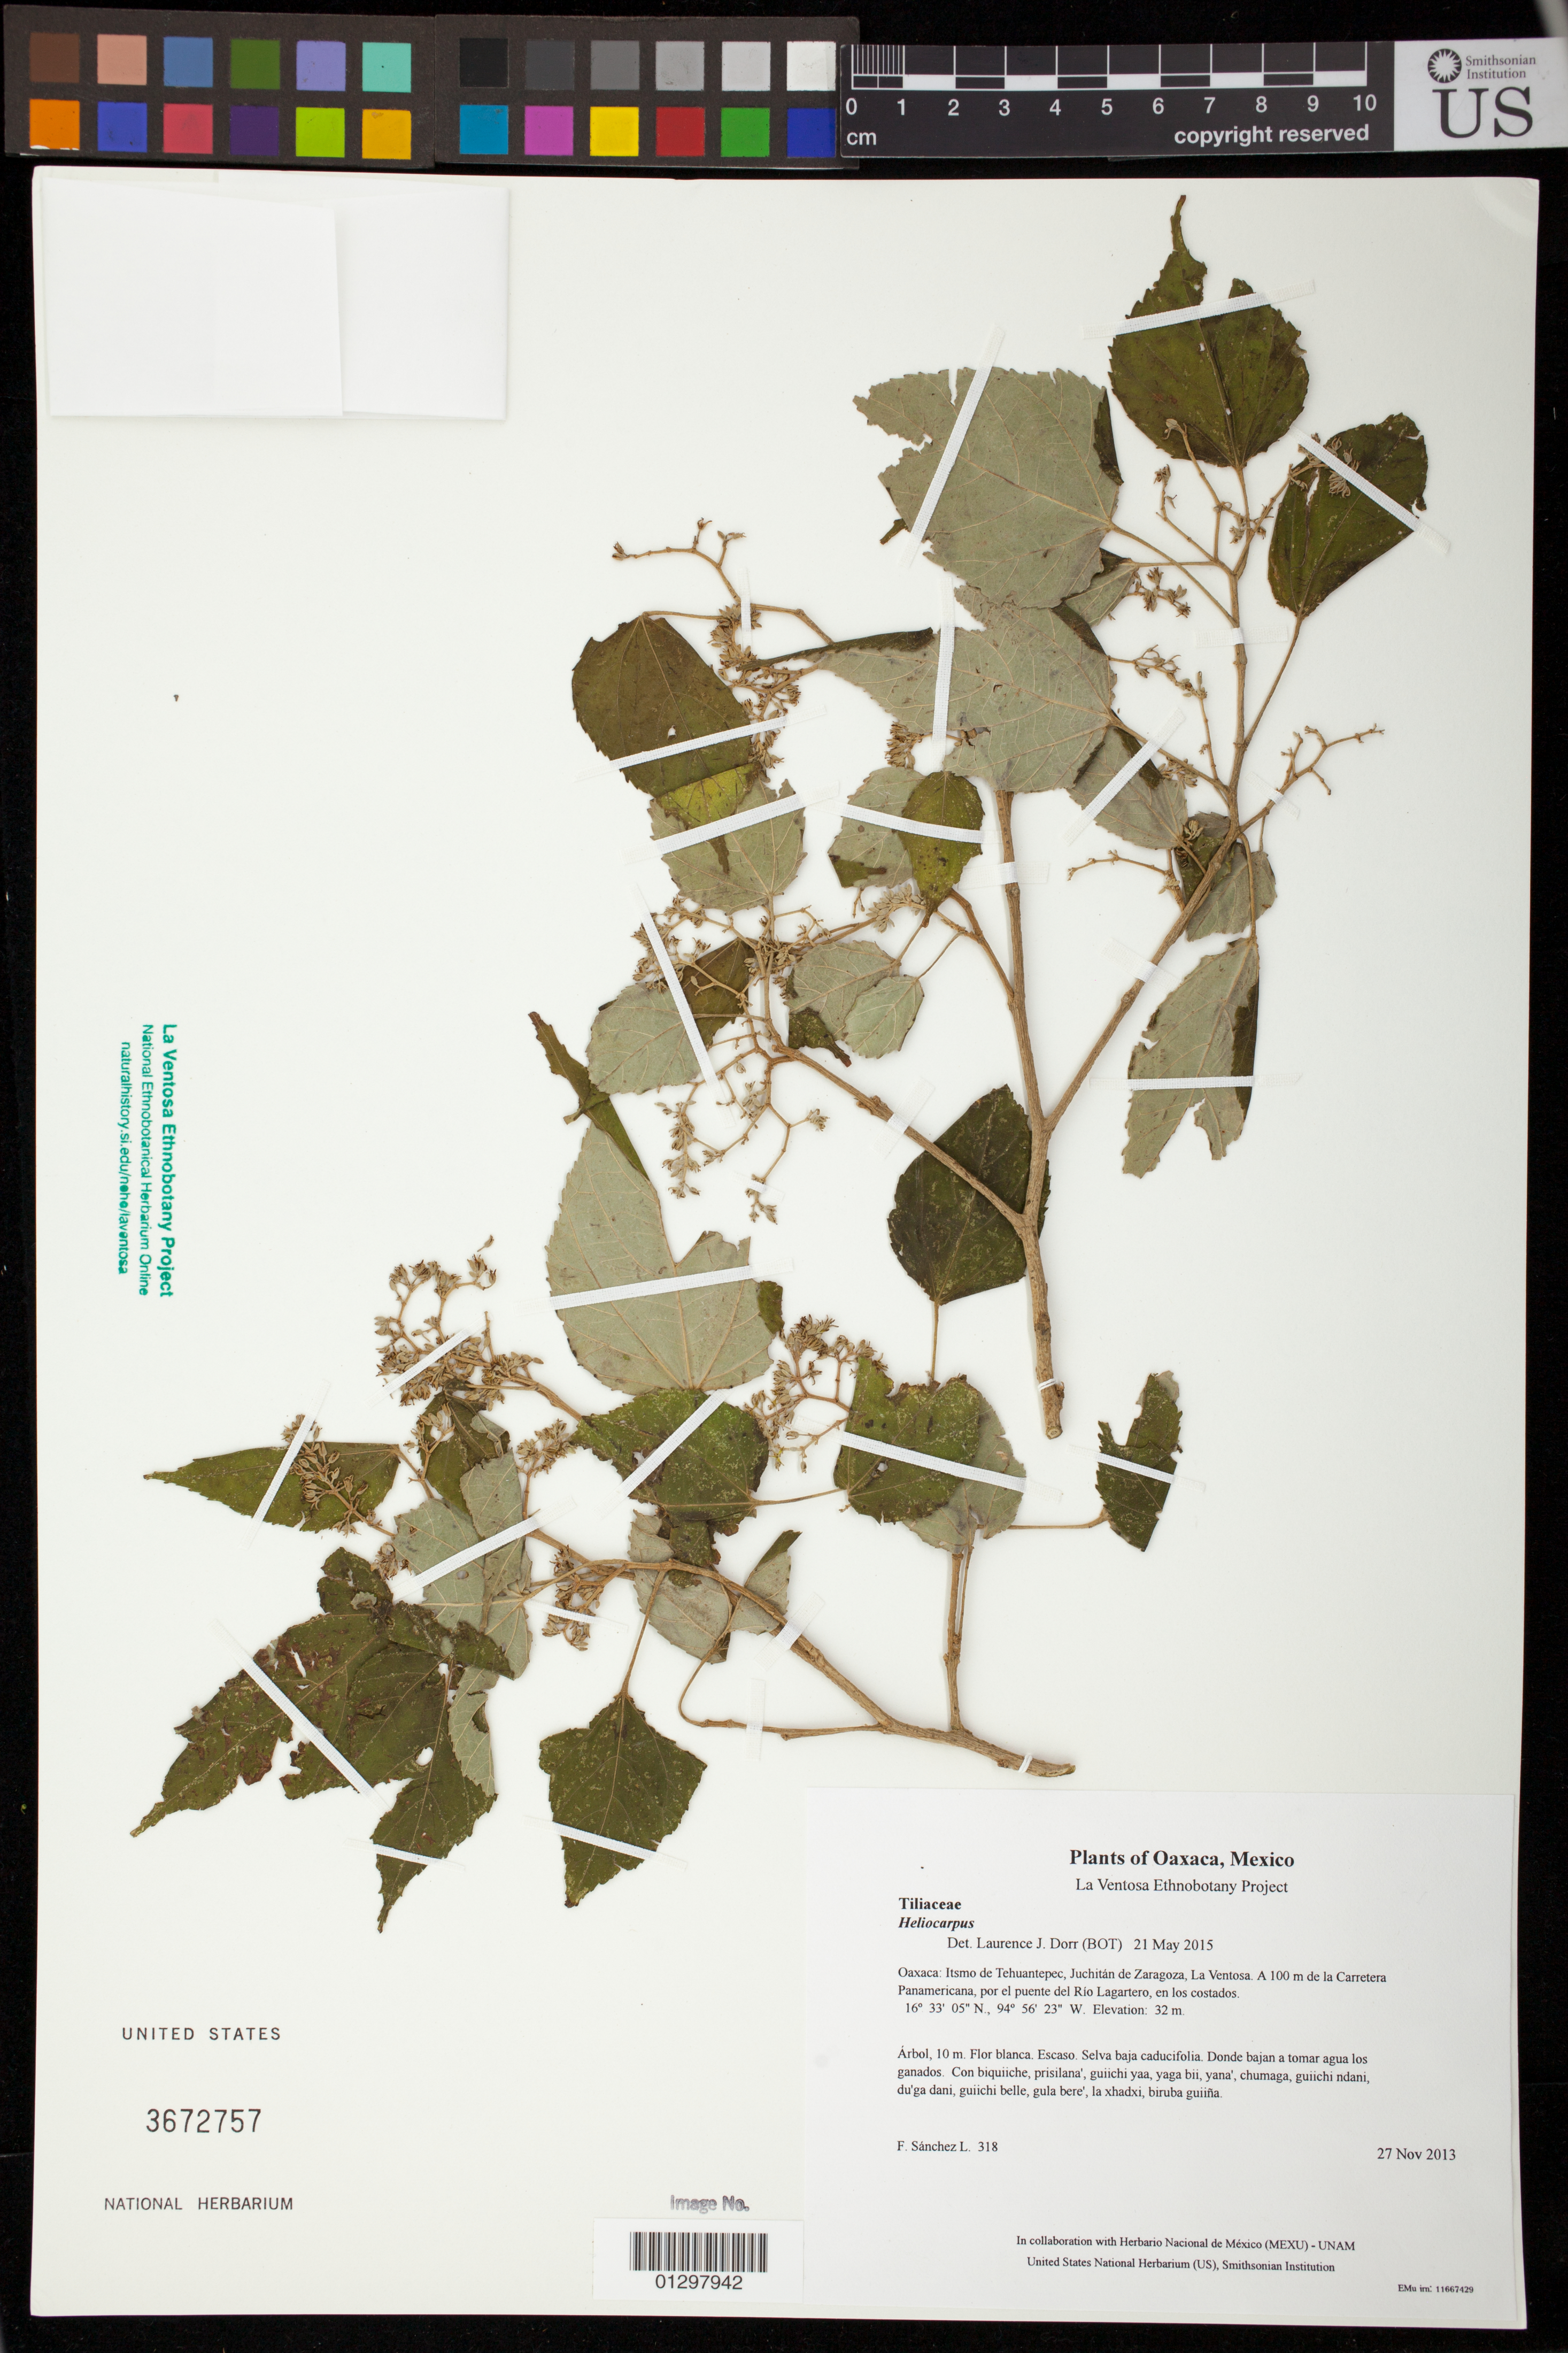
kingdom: Plantae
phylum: Tracheophyta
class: Magnoliopsida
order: Malvales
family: Malvaceae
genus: Heliocarpus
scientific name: Heliocarpus pallidus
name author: Rose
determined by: Dorr, Laurence J., Curator (BOT), Smithsonian Institution - National Museum of Natural History (UNITED STATES)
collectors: F. Sánchez L.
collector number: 318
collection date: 2013-11-27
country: Mexico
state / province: Oaxaca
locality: Itsmo de Tehuantepec, Juchitán de Zaragoza, La Ventosa. A 100 m de la Carretera Panamericana, por el puente del Río Lagartero, en los costados.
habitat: Selva baja caducifolia. Donde bajan a tomar agua los ganados.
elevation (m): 32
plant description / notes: JEBOT, MEXU, SERO, US; Yaga. 10 m. Guie' naquichi'. Huaxie'.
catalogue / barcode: US 3672757